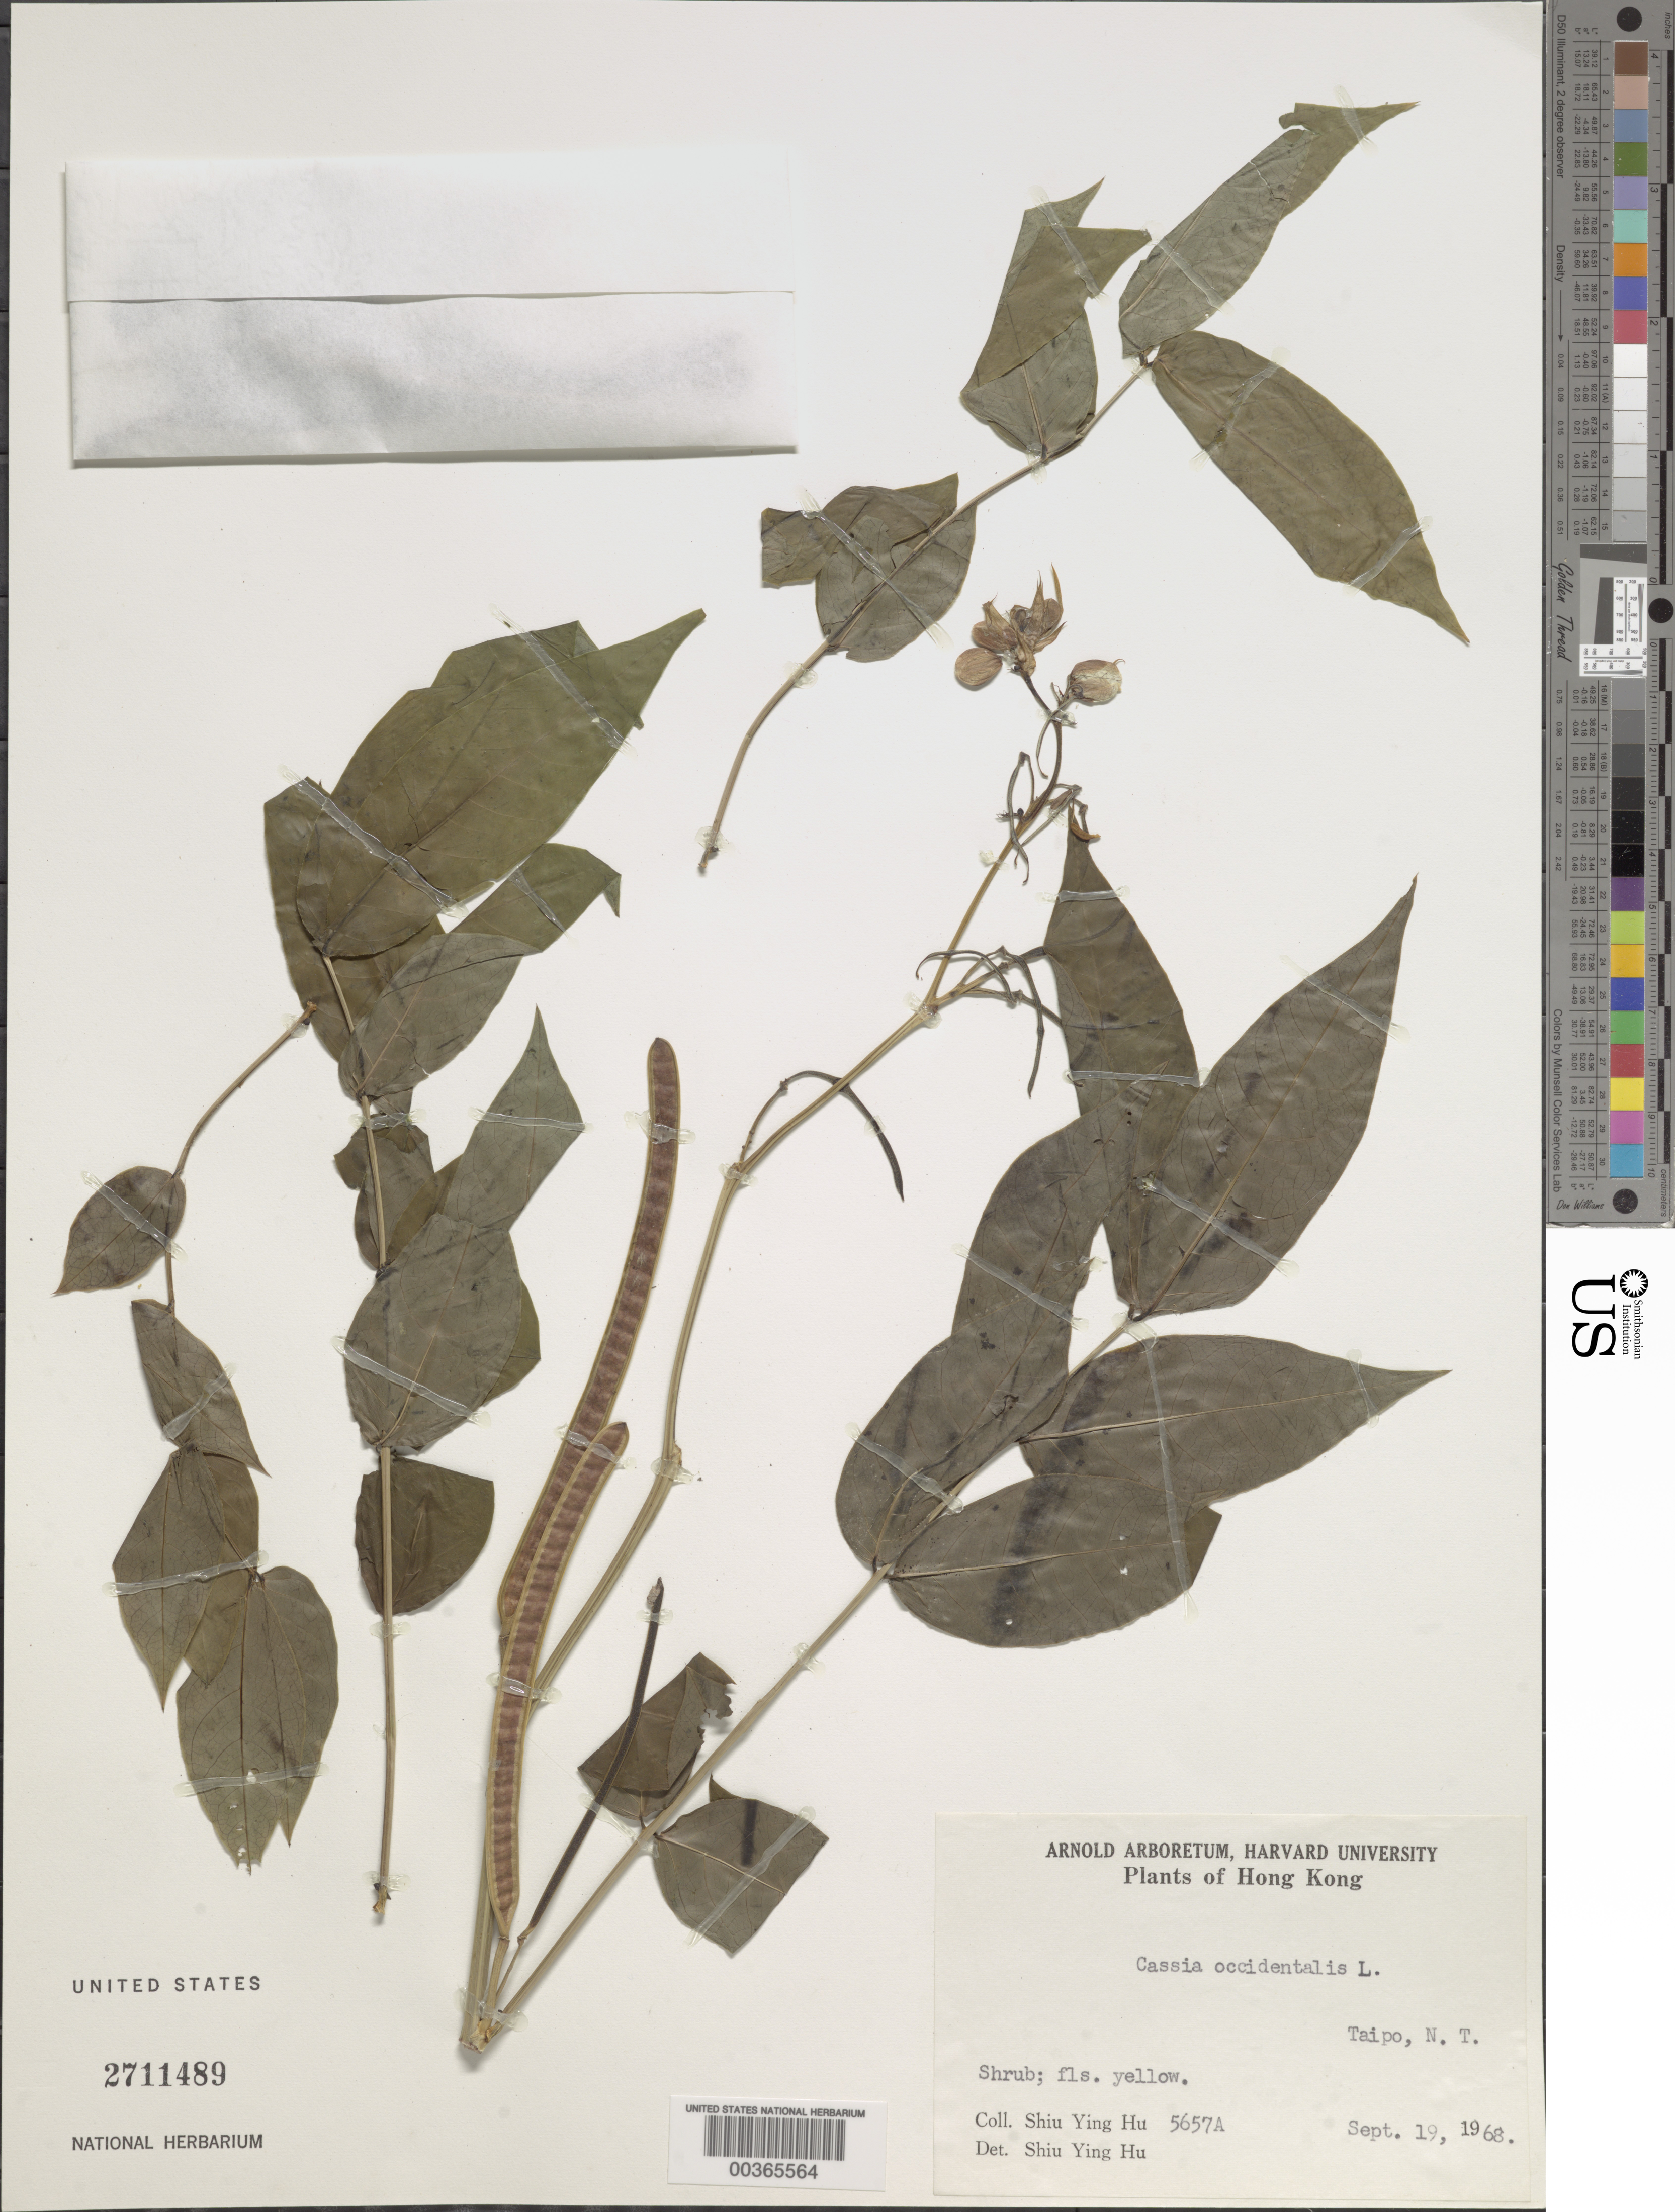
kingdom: Plantae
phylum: Tracheophyta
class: Magnoliopsida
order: Fabales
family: Fabaceae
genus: Senna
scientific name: Senna occidentalis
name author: (L.) Link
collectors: S. Y. Hu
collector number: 5657a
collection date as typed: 19 Sep 1968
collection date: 1968-09-19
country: China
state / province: Hong Kong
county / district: New Territories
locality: Taipo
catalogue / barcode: US 2711489